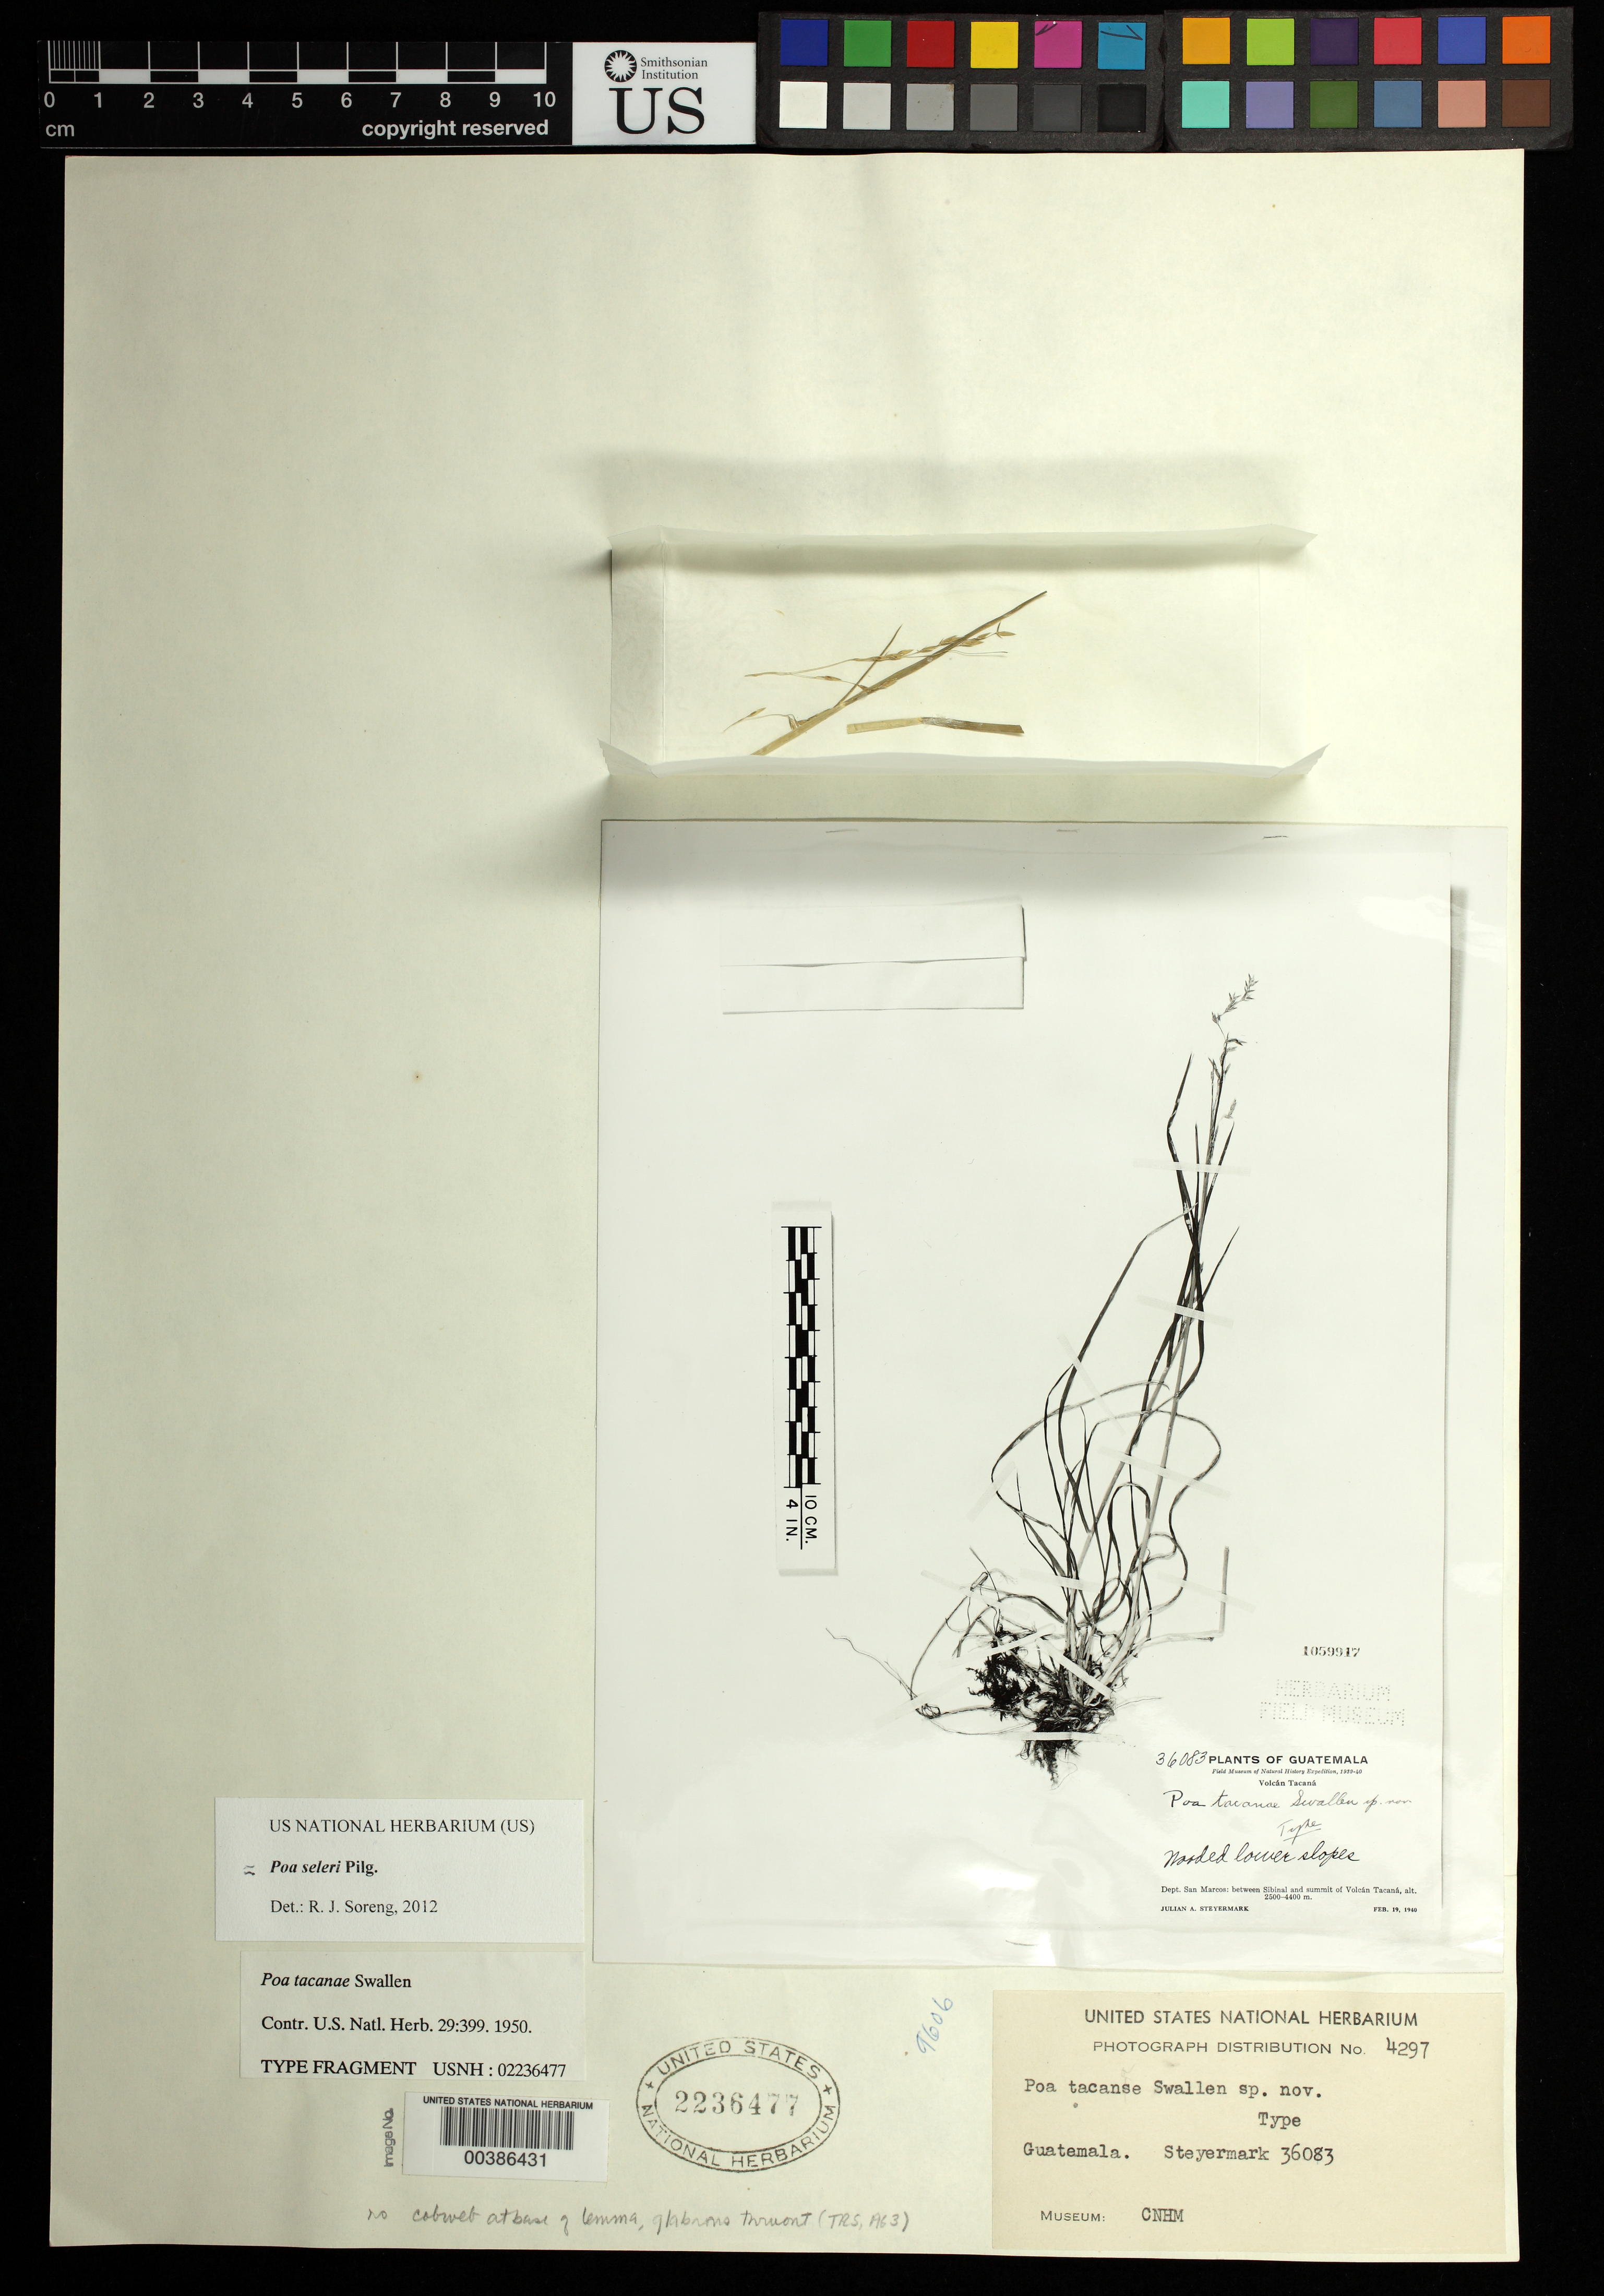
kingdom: Plantae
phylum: Tracheophyta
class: Liliopsida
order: Poales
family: Poaceae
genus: Poa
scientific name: Poa tacanae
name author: Swallen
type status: Isotype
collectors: J. Steyermark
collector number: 36083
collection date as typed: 19 Feb 1940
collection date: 1940-02-19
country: Guatemala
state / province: San Marcos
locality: Between Sibinal & summit of Volcan Tacana.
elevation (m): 2500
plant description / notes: Photograph and fragmentary material of type specimen ex herb. Field Museum.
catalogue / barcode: US 2236477